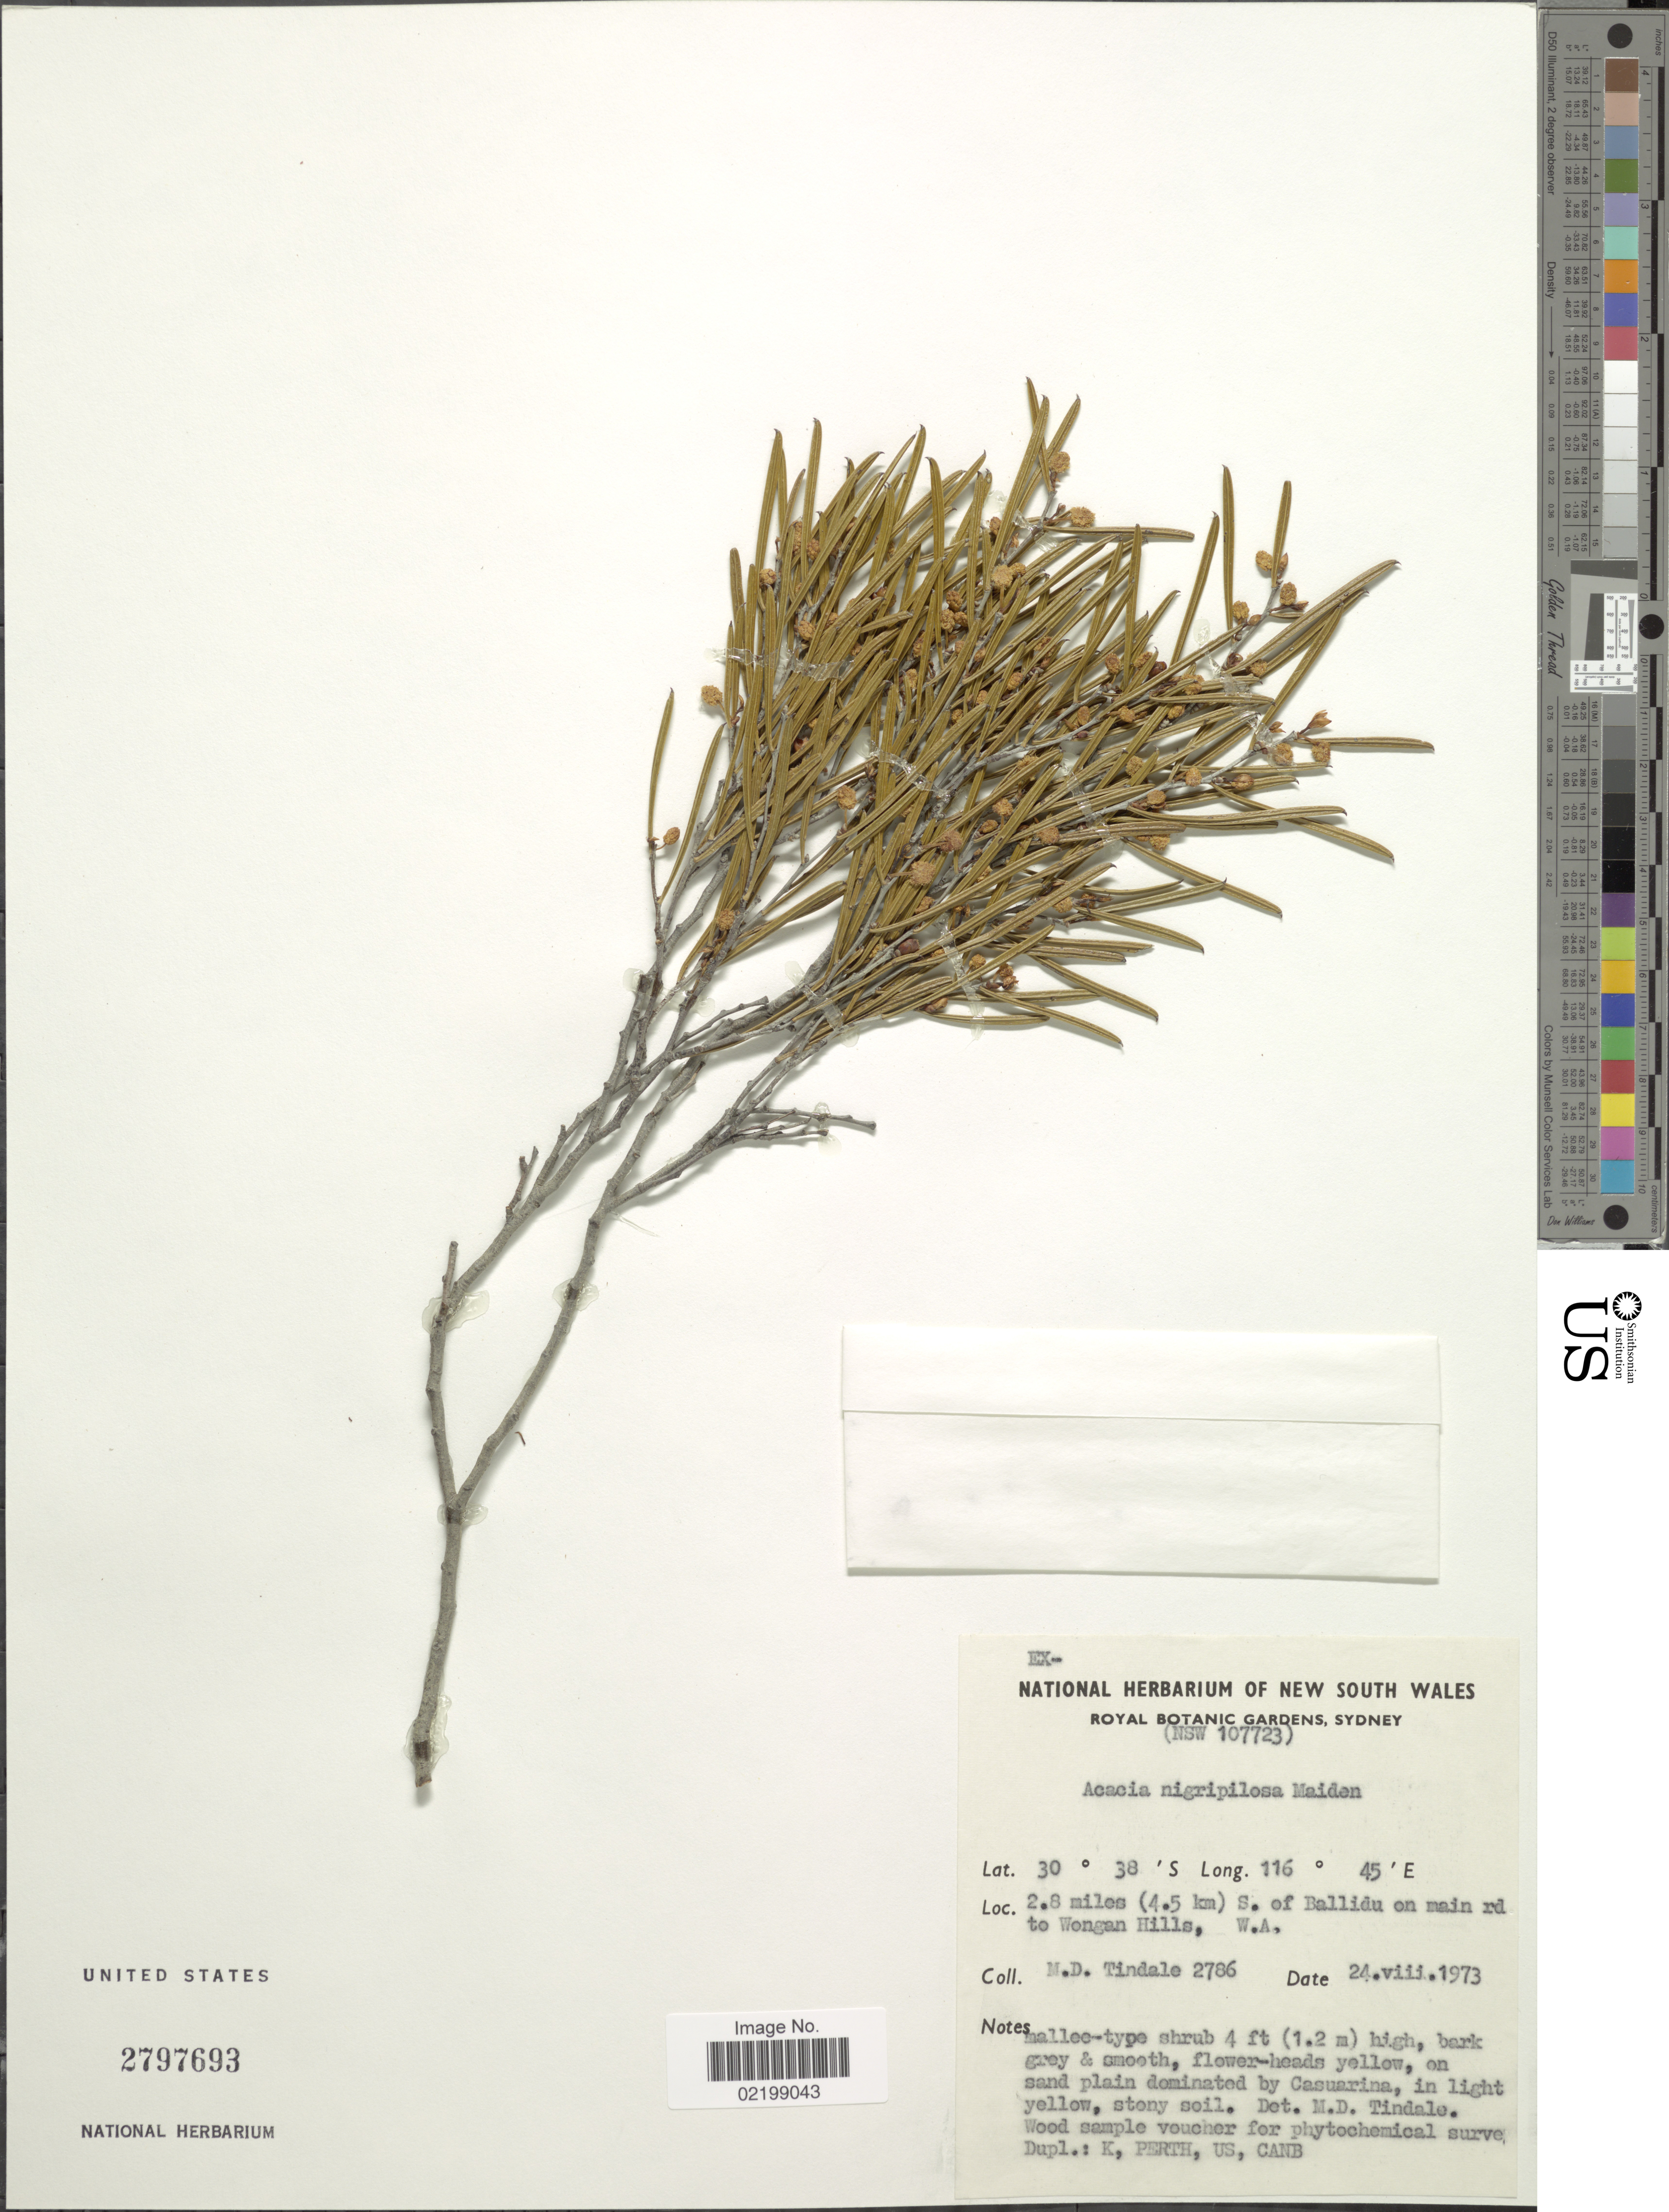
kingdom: Plantae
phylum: Tracheophyta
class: Magnoliopsida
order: Fabales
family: Fabaceae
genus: Acacia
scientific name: Acacia nigripilosa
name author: Maiden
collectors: M. D. Tindale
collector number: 2786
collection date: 1973-08-24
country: Australia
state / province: Western Australia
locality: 2.8 miles (4.5 km) S. of Ballidu on main rd to Wongan Hills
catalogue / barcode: US 2797693